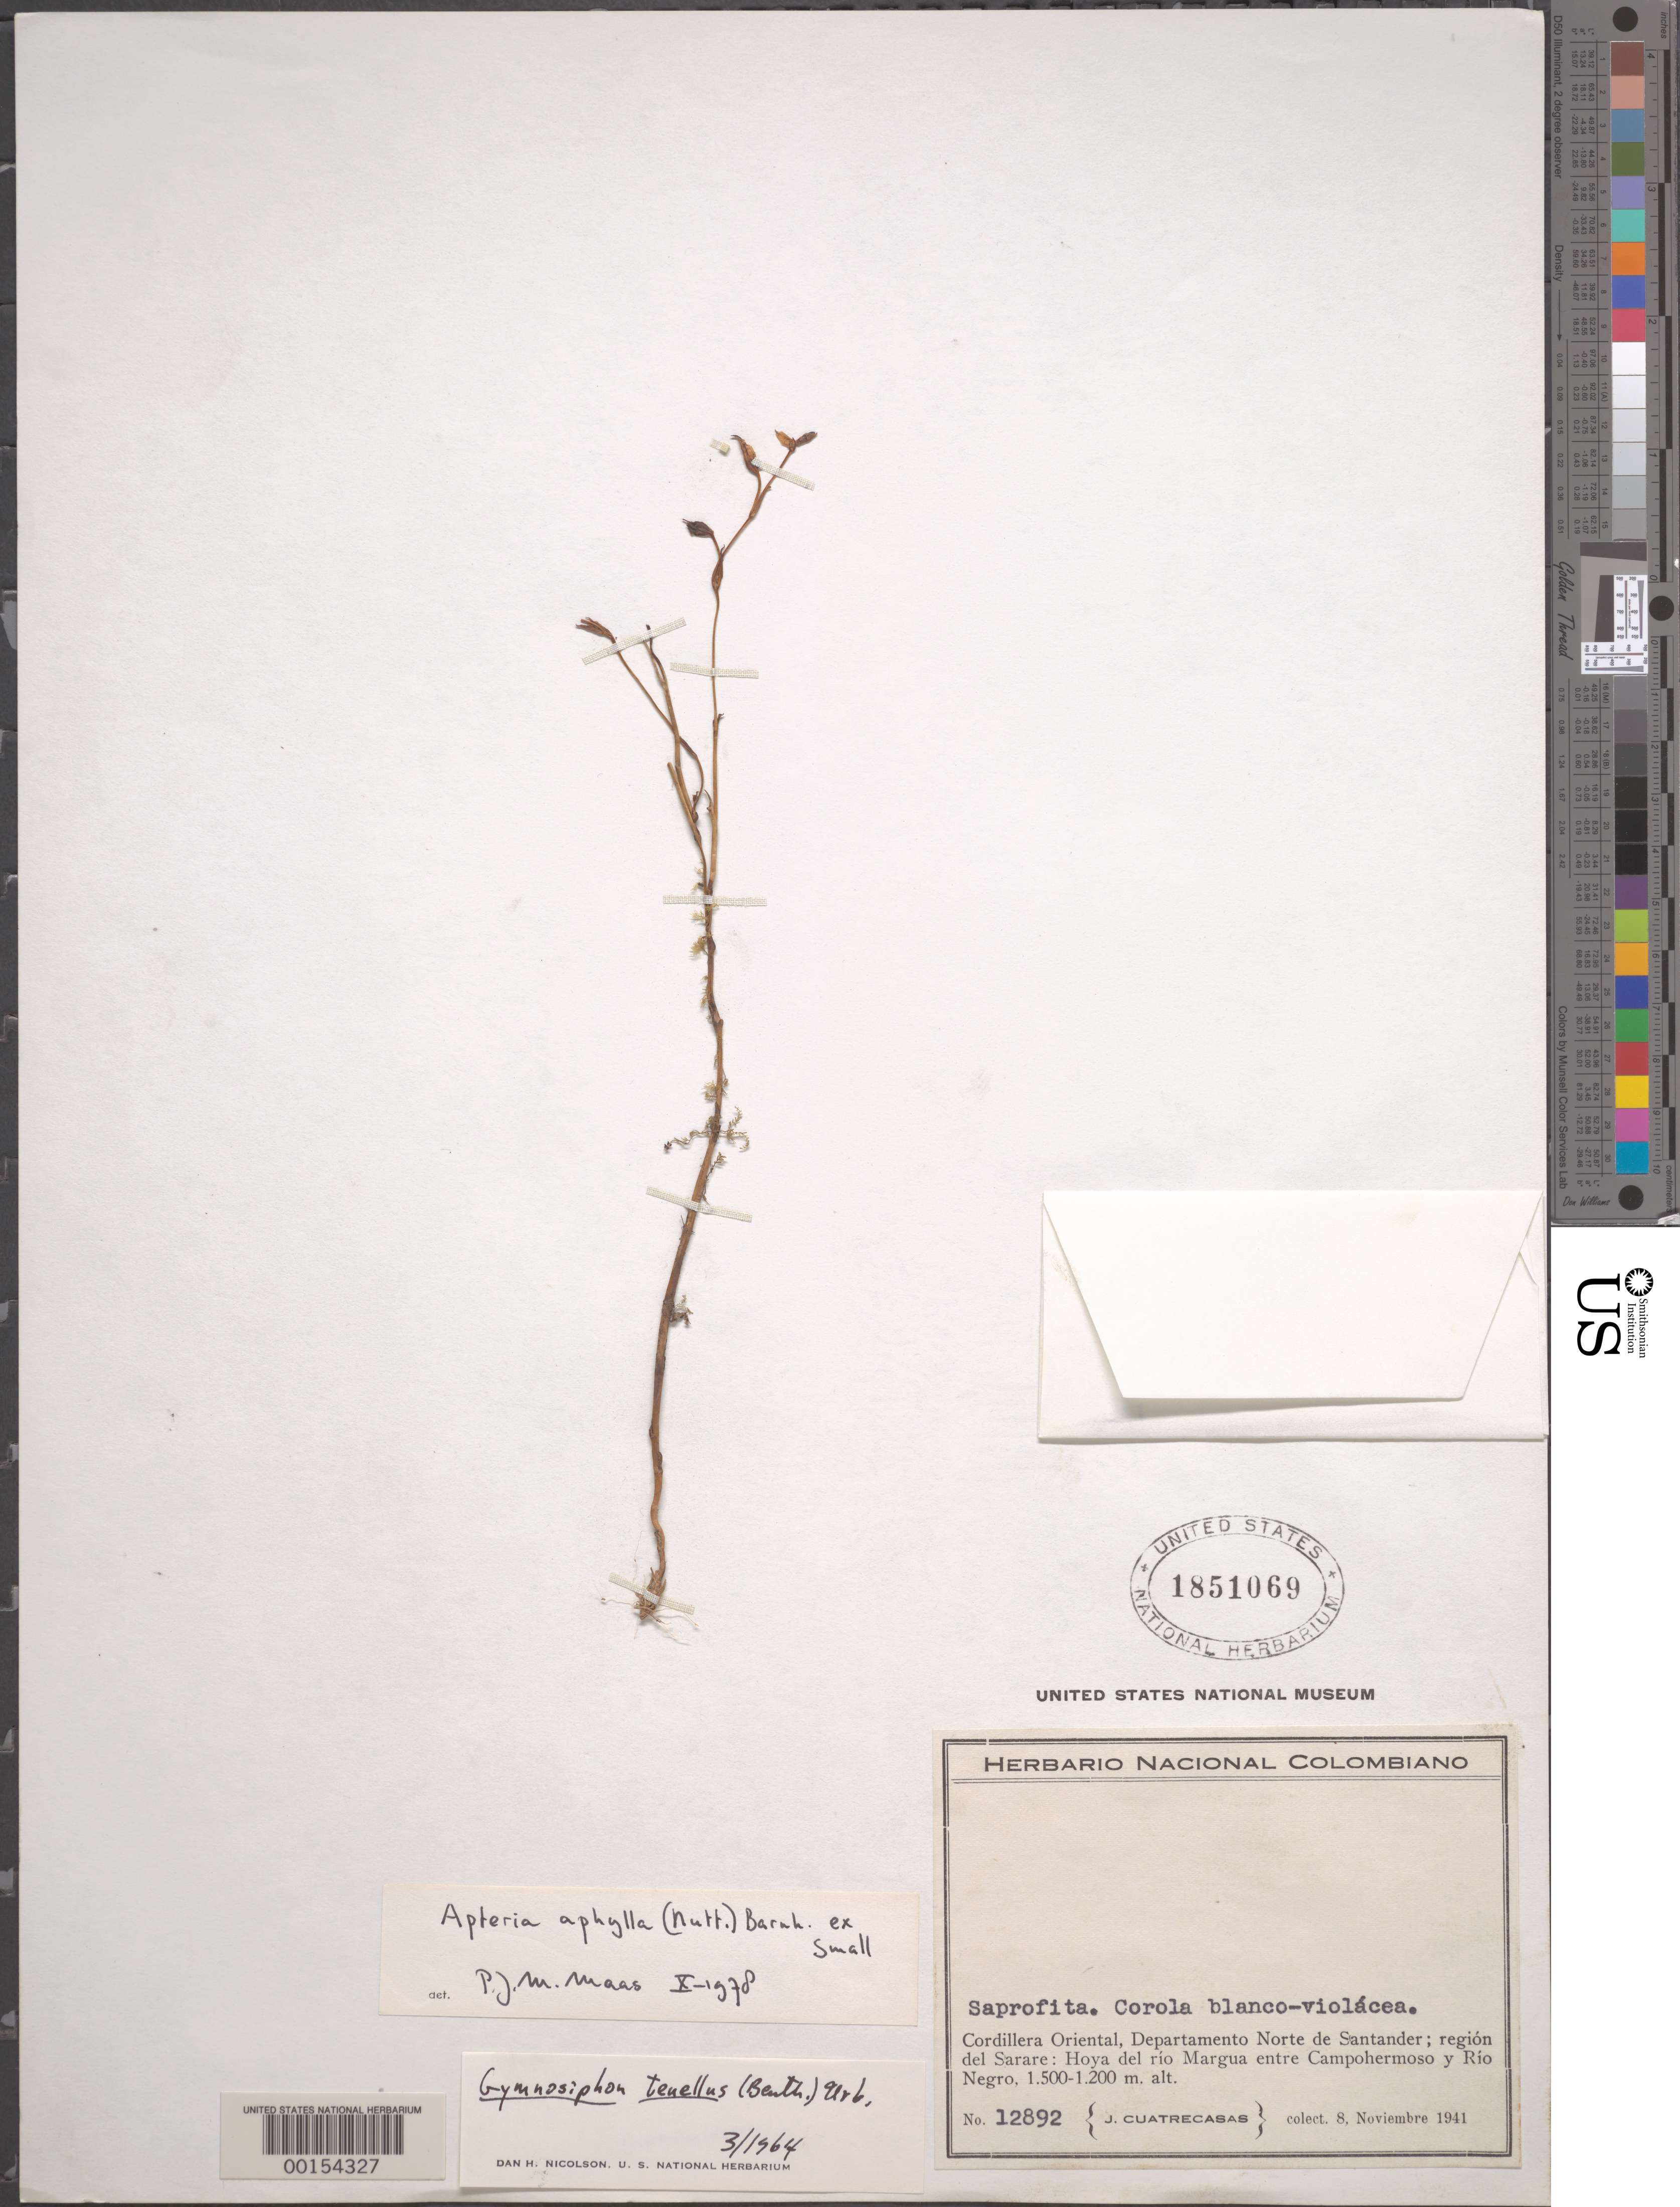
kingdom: Plantae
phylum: Tracheophyta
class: Liliopsida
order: Dioscoreales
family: Burmanniaceae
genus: Apteria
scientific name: Apteria aphylla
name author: (Nutt.) Barnhart ex Small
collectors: J. Cuatrecasas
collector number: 12892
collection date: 1941-11-08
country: Colombia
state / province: Norte de Santander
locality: Cordillera Oriental, Departamento Norte de Santander; región del Sarare: Hoya del río Margua entre Campohermoso y Río Negro.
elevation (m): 1200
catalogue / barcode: US 1851069